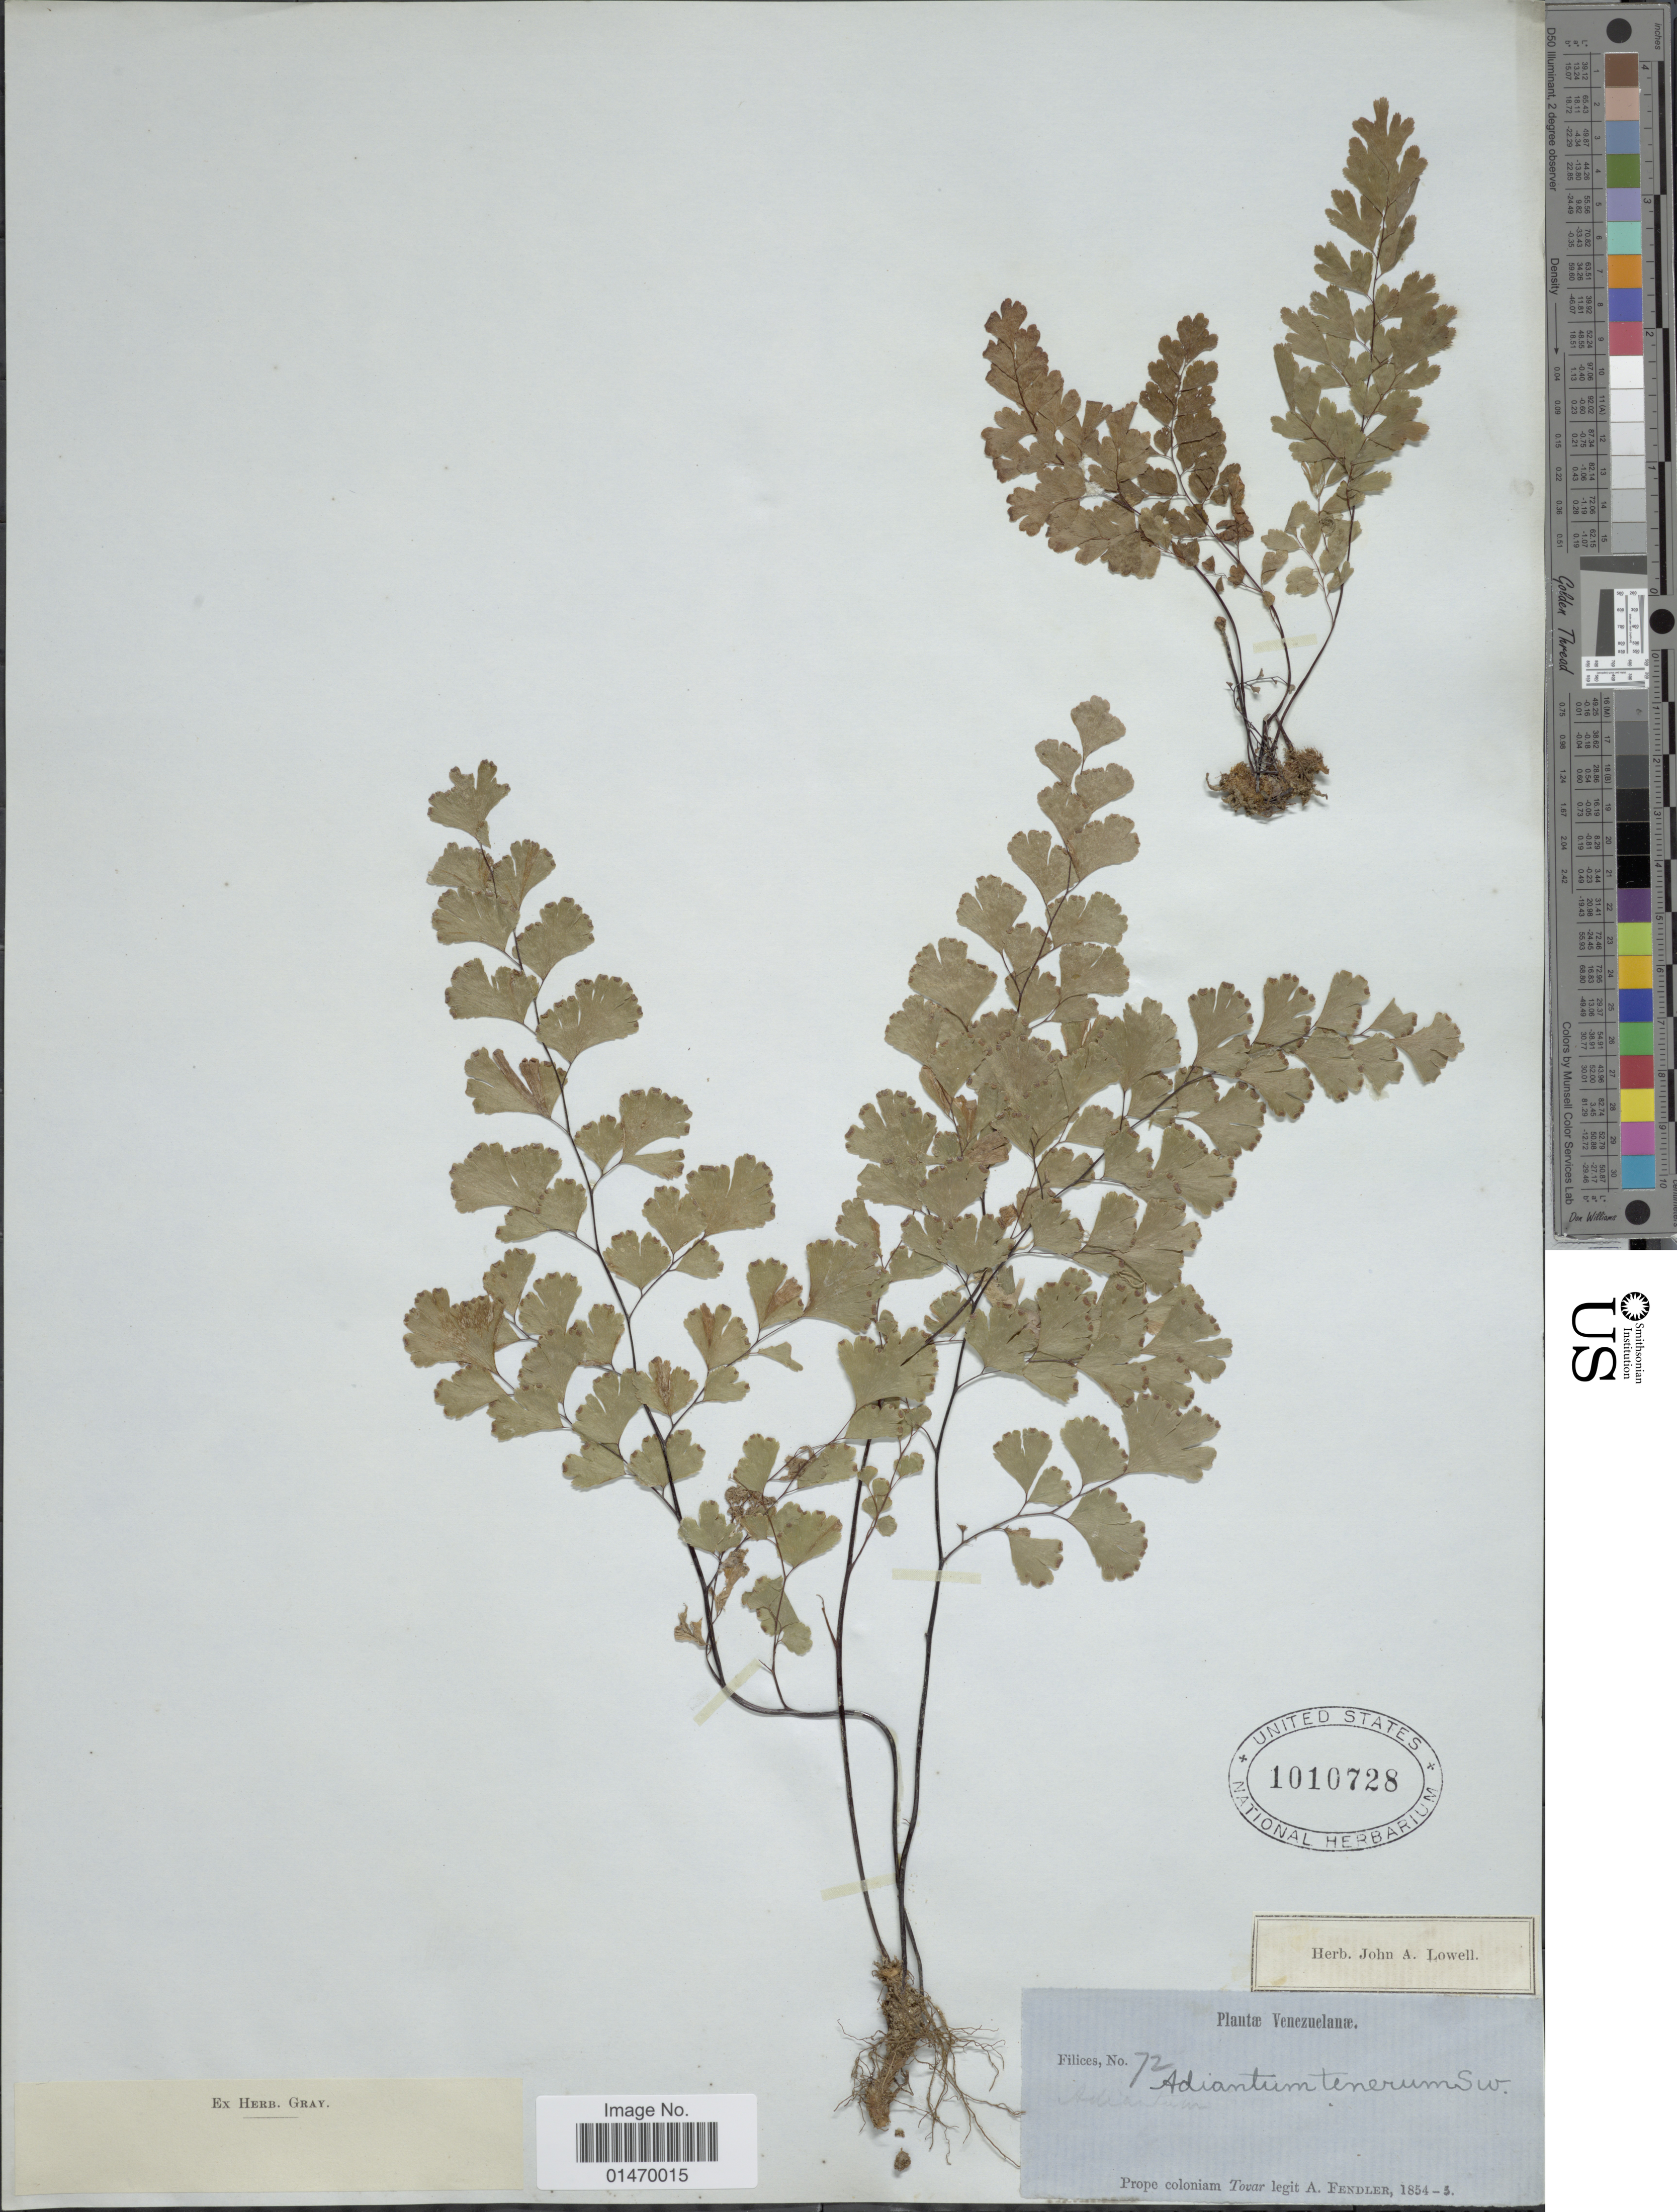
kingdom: Plantae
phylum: Tracheophyta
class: Polypodiopsida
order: Polypodiales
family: Pteridaceae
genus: Adiantum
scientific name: Adiantum capillus-veneris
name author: L.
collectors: A. Fendler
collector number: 72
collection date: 1854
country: Venezuela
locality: Prope coloniam Tovar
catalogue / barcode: US 1010728